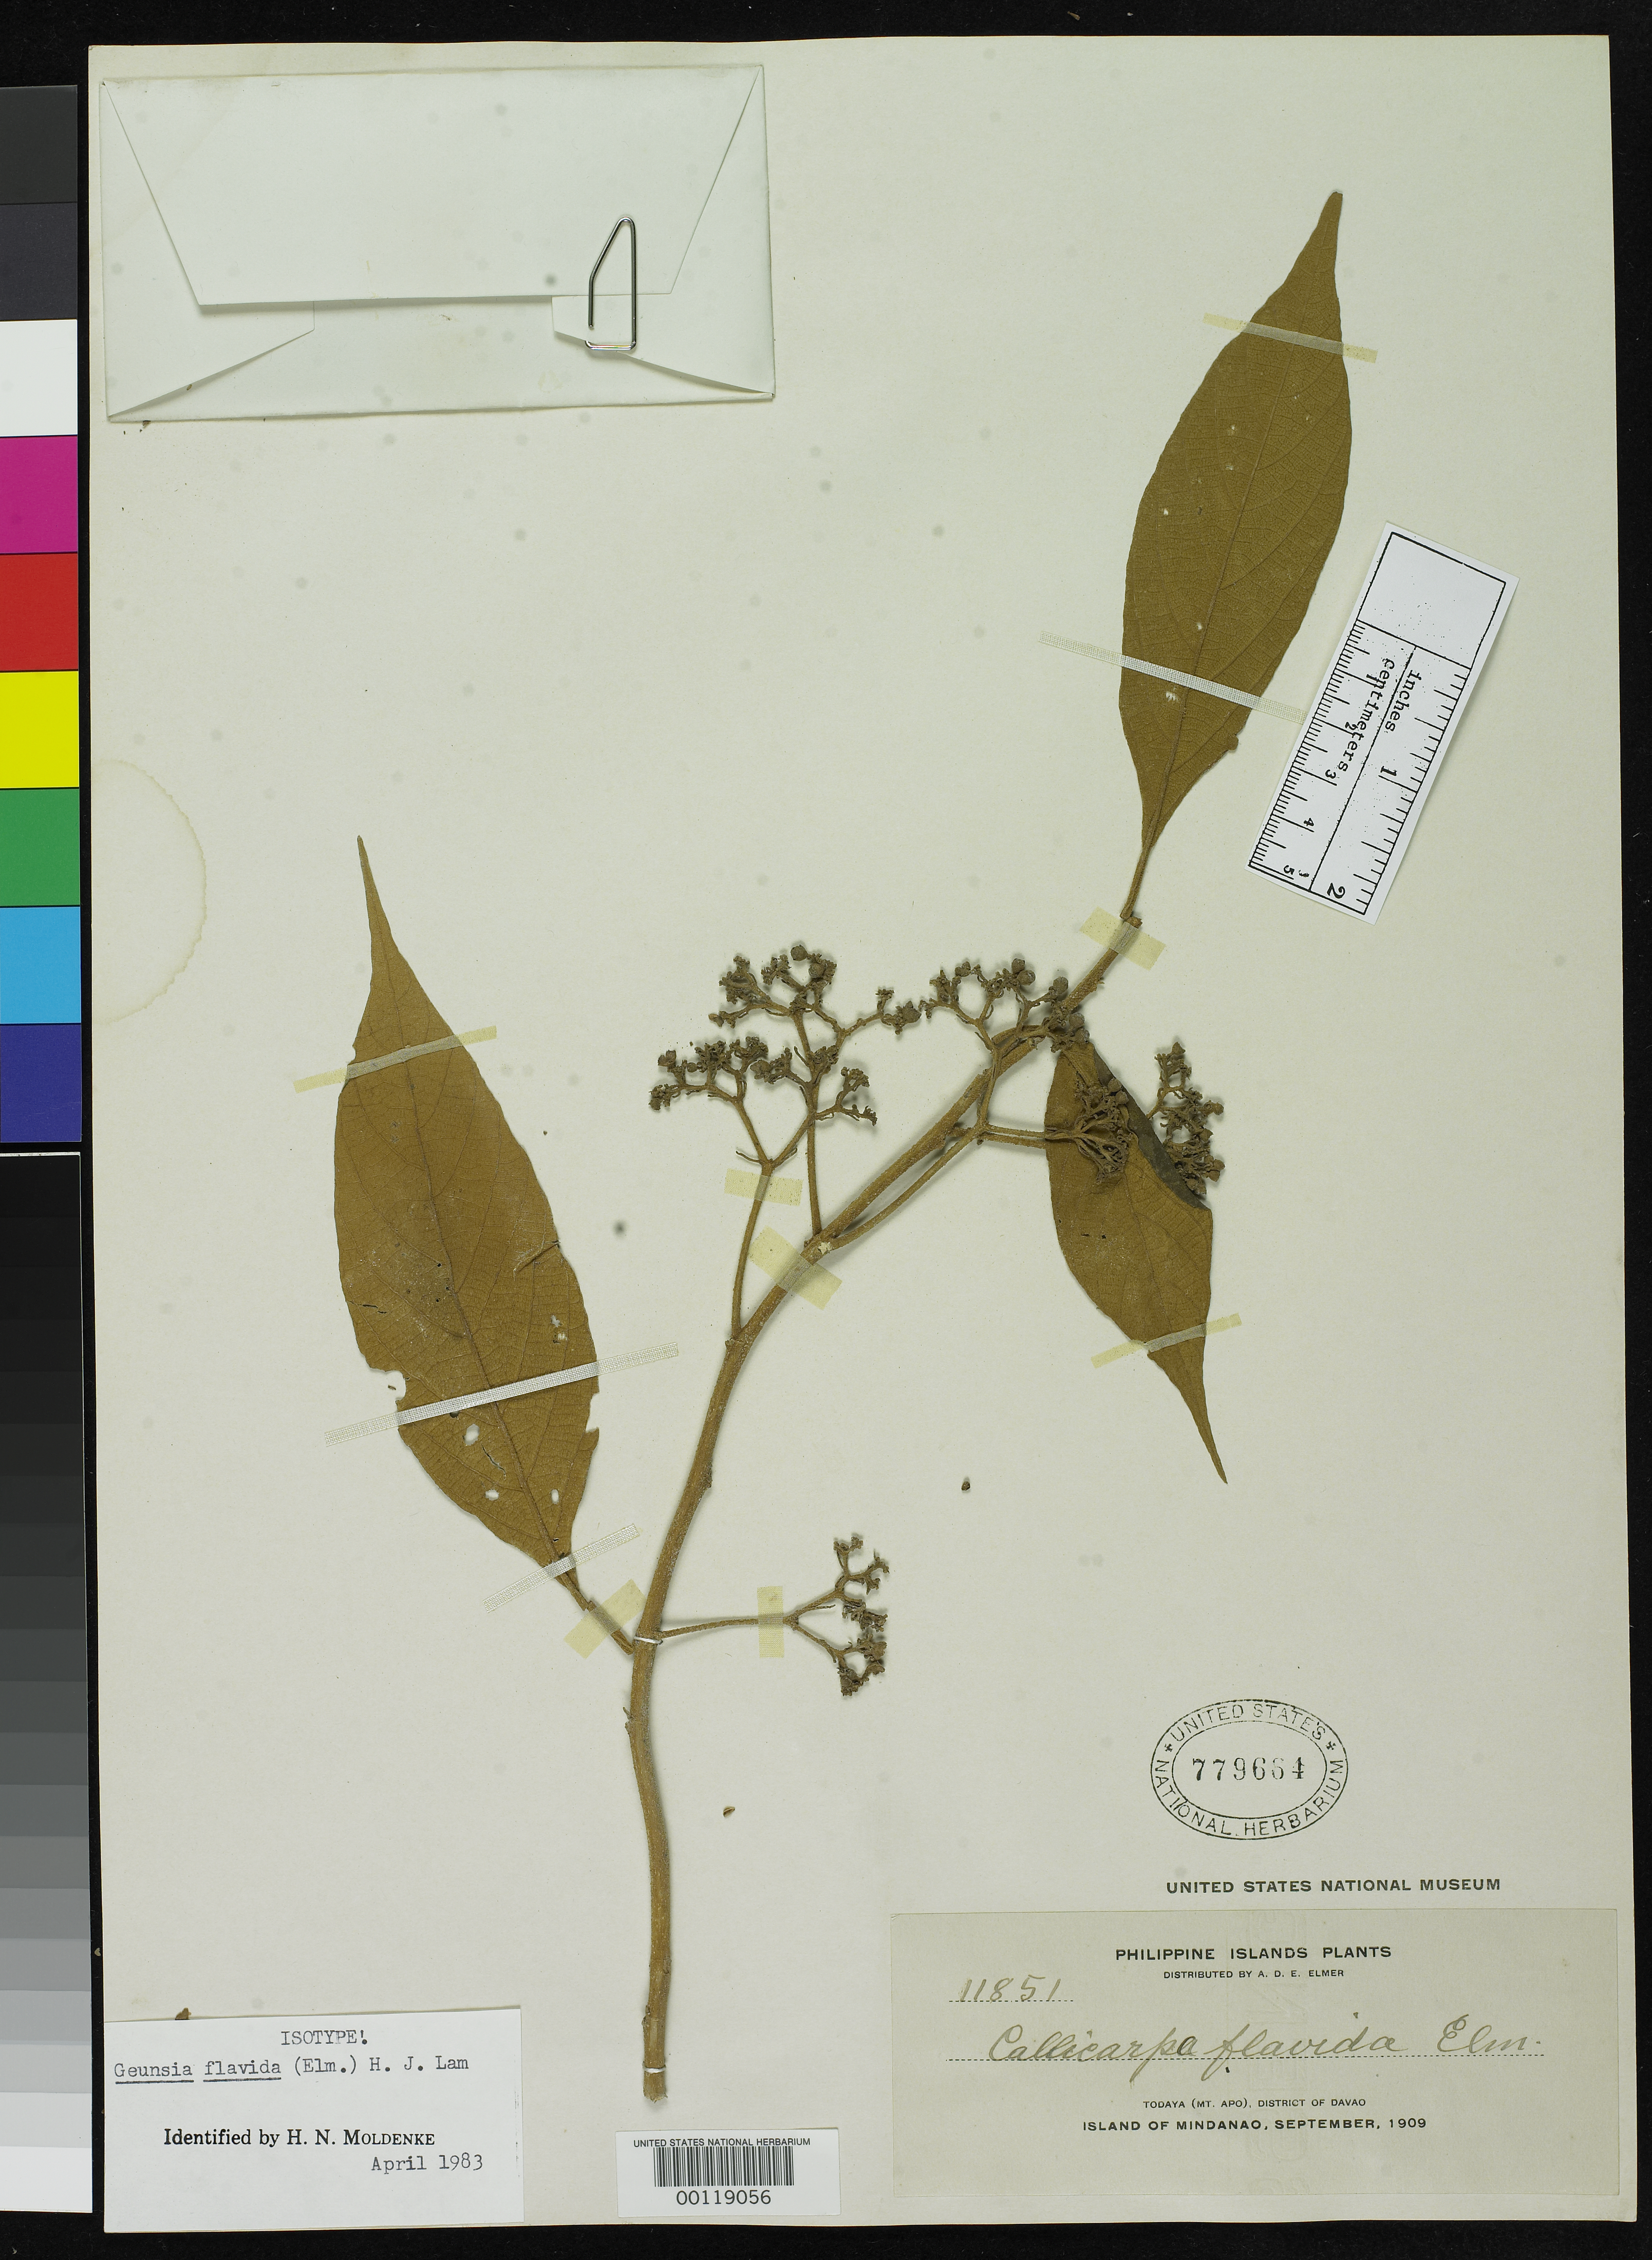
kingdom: Plantae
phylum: Tracheophyta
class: Magnoliopsida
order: Lamiales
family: Lamiaceae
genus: Callicarpa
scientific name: Callicarpa flavida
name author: Elmer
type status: Isotype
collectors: A. D. E. Elmer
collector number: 11851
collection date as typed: Sep 1909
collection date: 1909-09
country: Philippines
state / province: Davao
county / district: Davao del Sur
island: Mindanao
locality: Todaya, Mt. Apo.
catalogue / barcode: US 779664